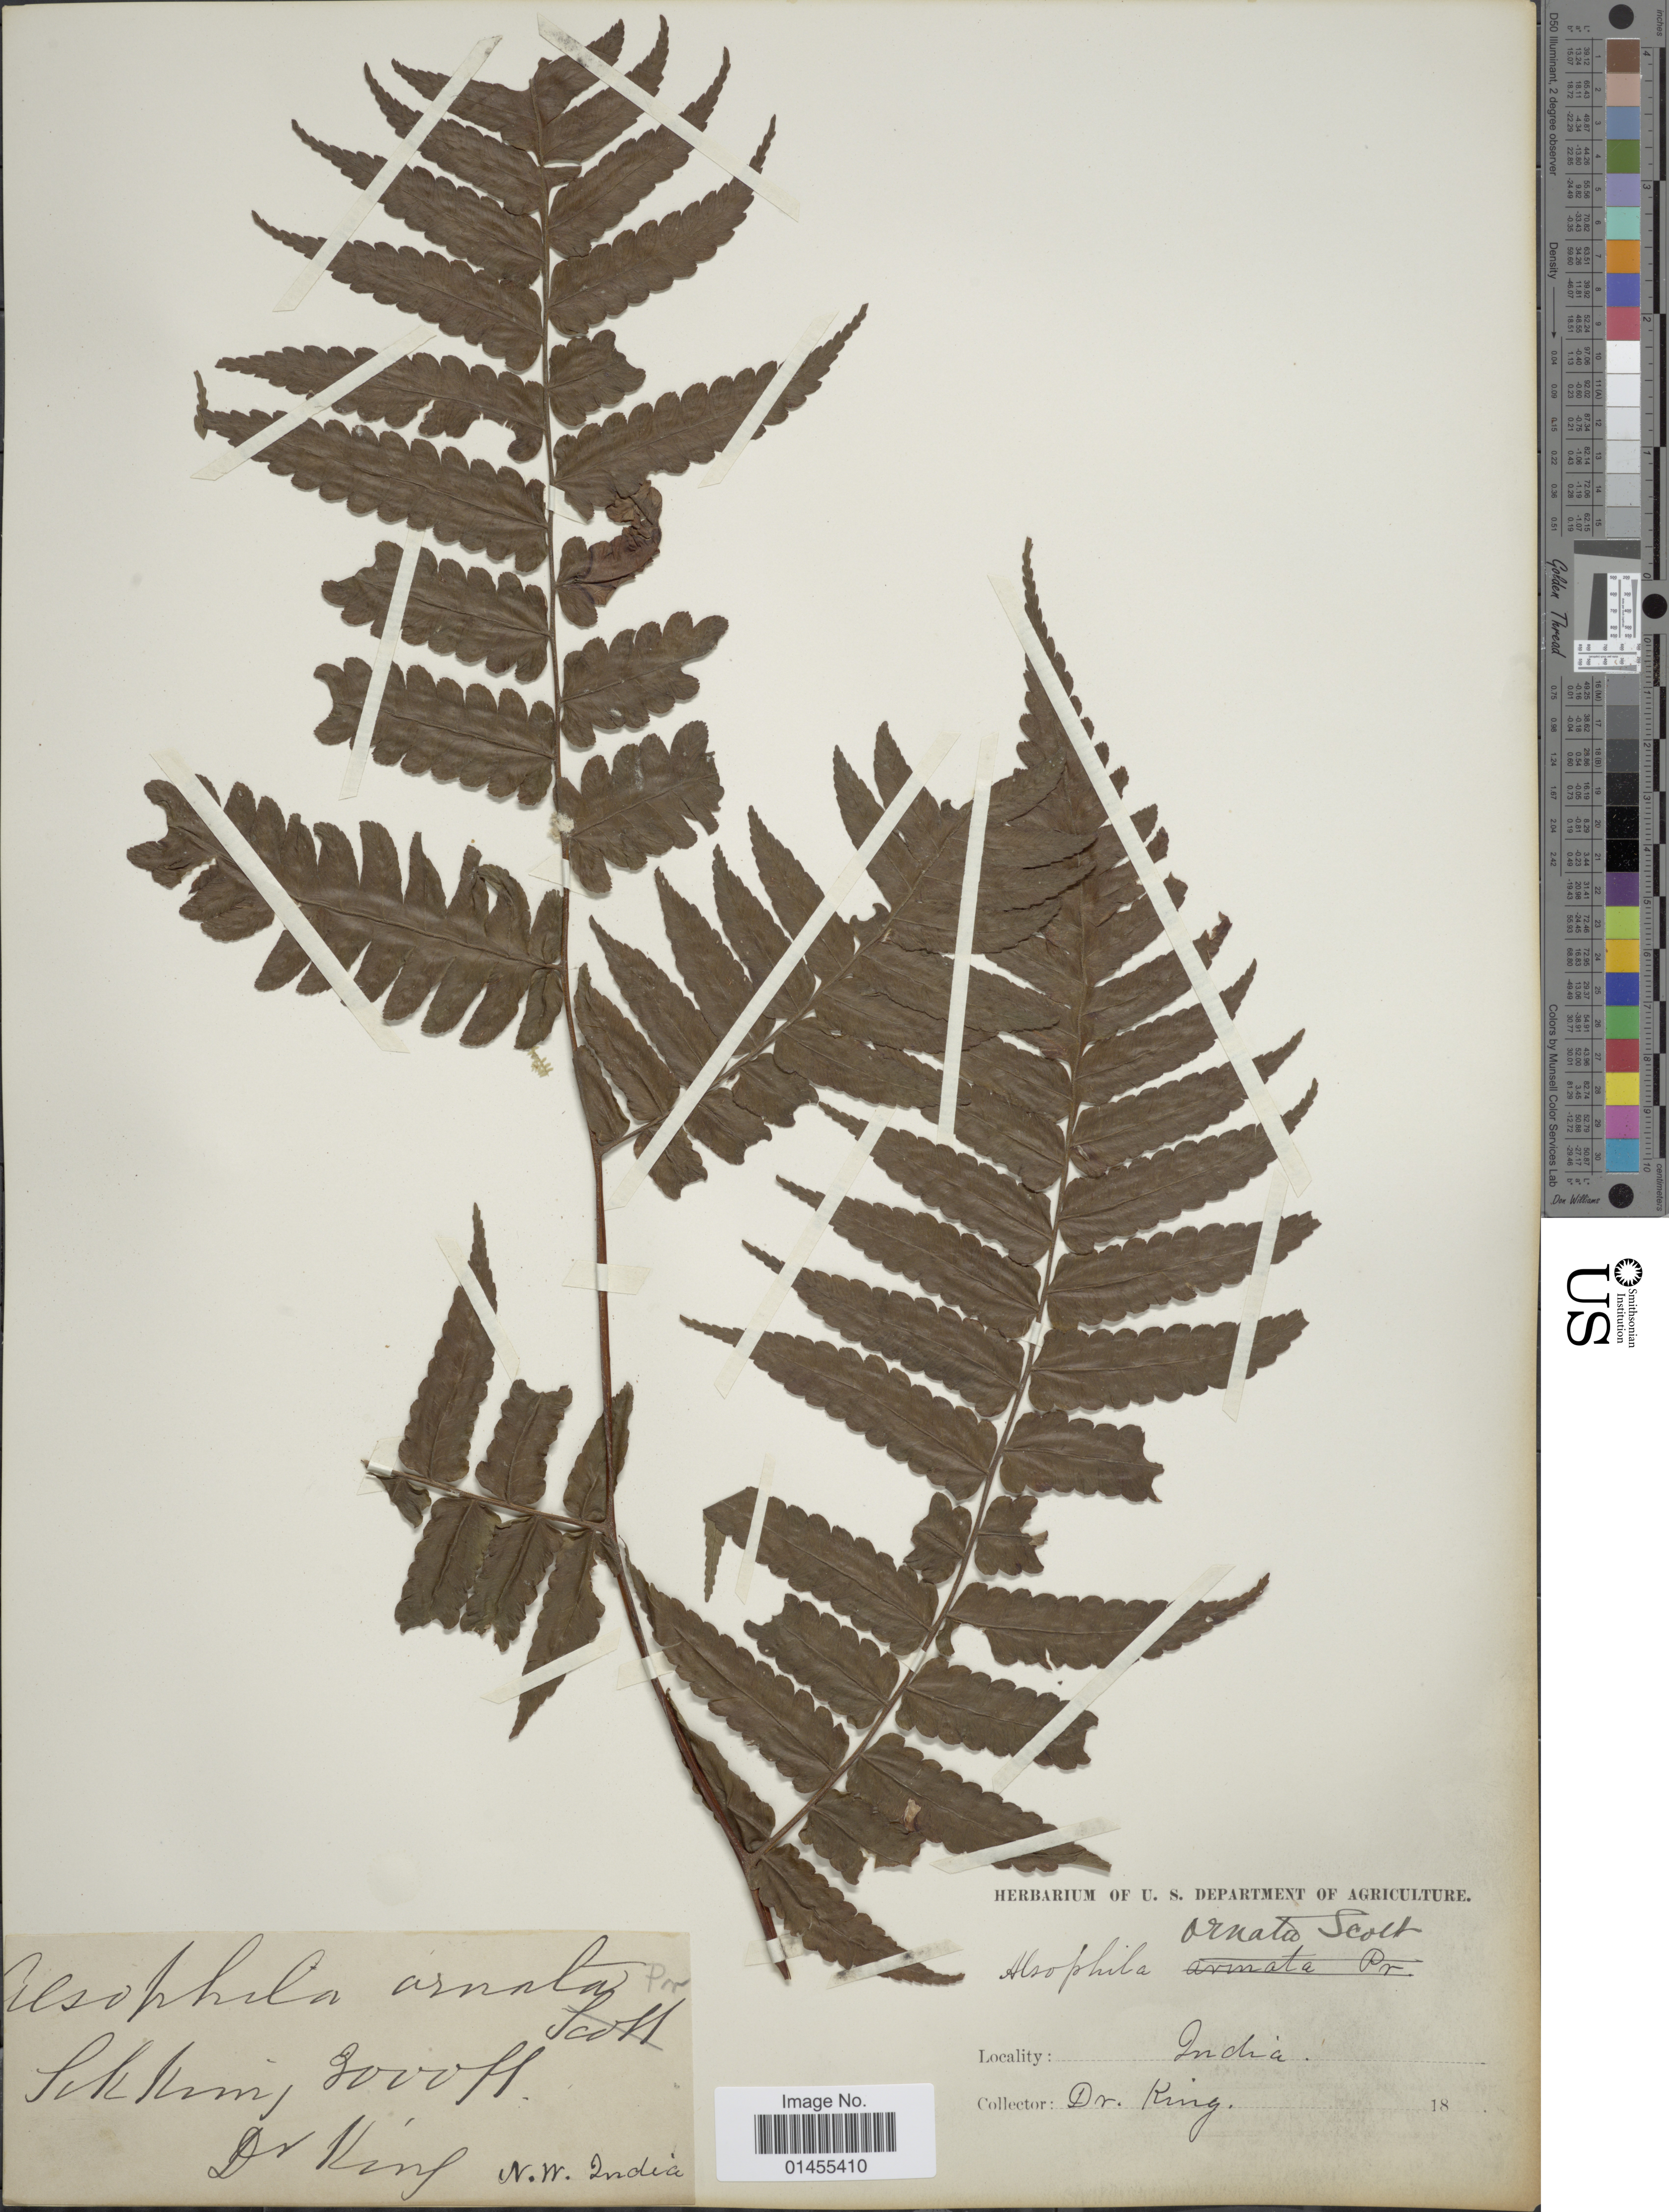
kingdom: Plantae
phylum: Tracheophyta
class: Polypodiopsida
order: Cyatheales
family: Cyatheaceae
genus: Alsophila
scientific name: Alsophila sp.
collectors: G. King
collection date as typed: Transcribed d/m/y: //18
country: India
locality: N.W. India.